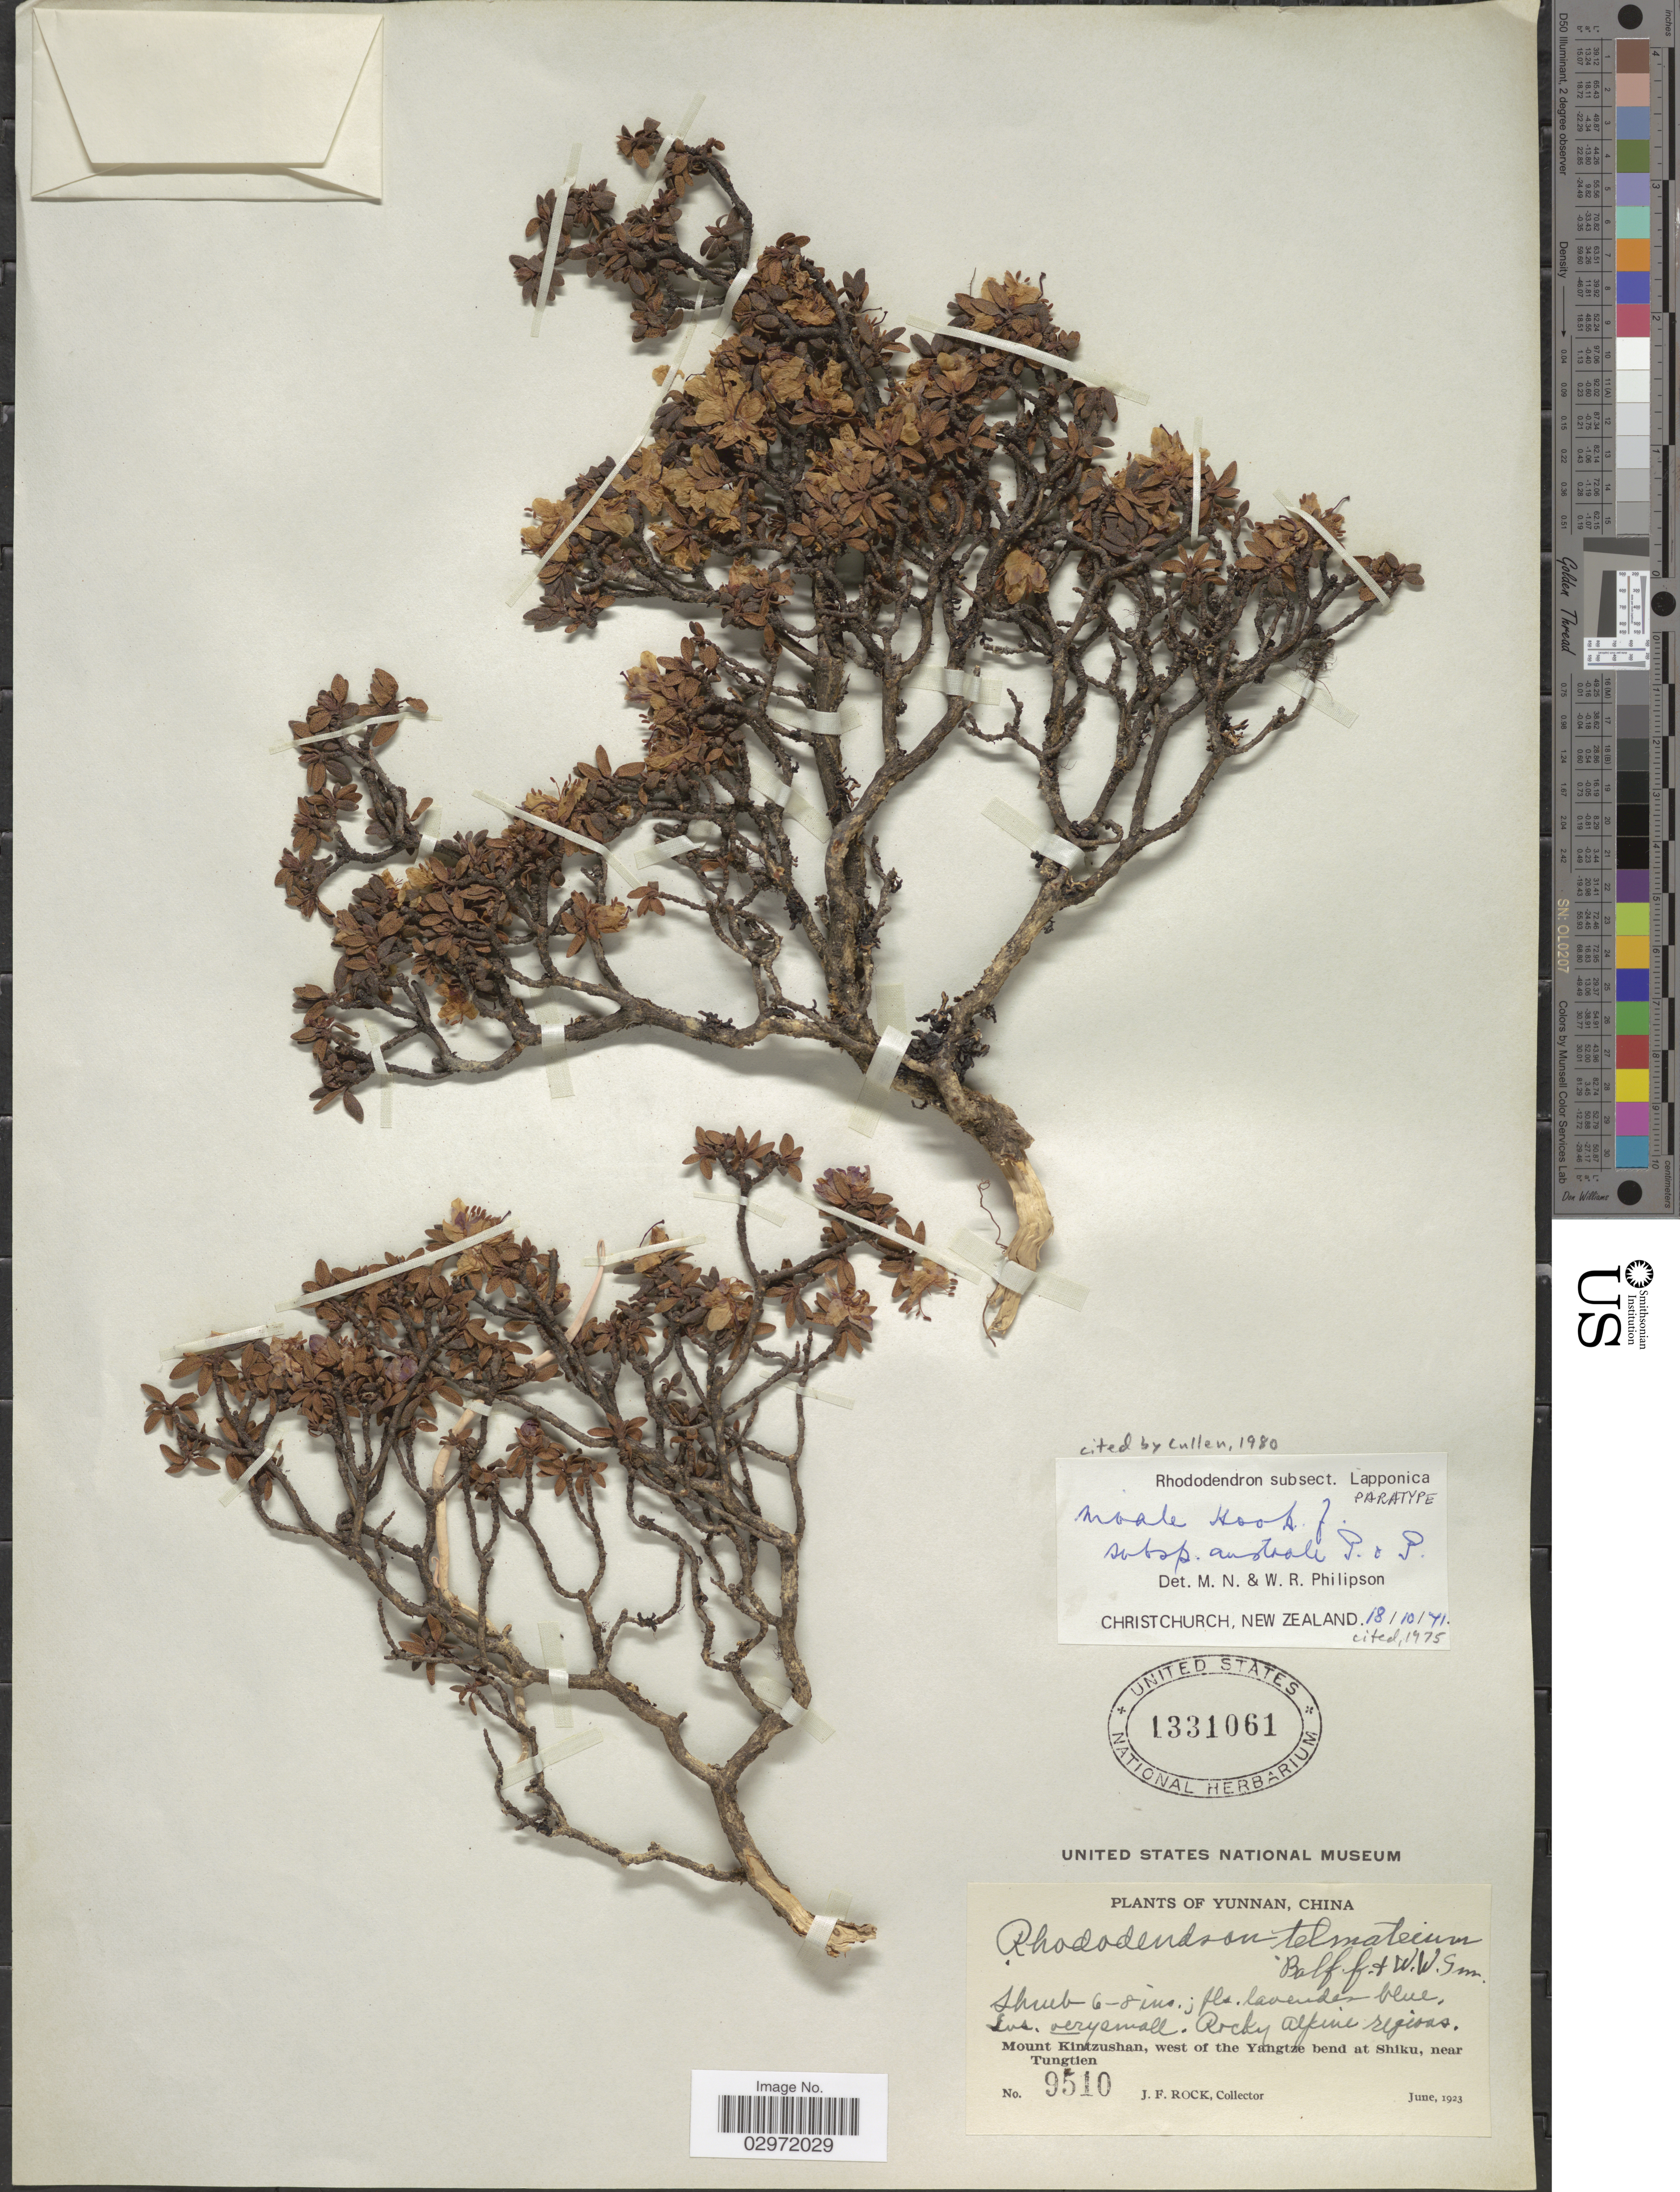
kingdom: Plantae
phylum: Tracheophyta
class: Magnoliopsida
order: Ericales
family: Ericaceae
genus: Rhododendron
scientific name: Rhododendron nivale subsp. australe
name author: M. N. Philipson & Philipson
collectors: J. Rock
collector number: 9510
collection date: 1923-06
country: China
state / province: Yunnan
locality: Mount Kintzushan, west of the Yangtze bend at Shiku, near Tungtien.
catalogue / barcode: US 1331061